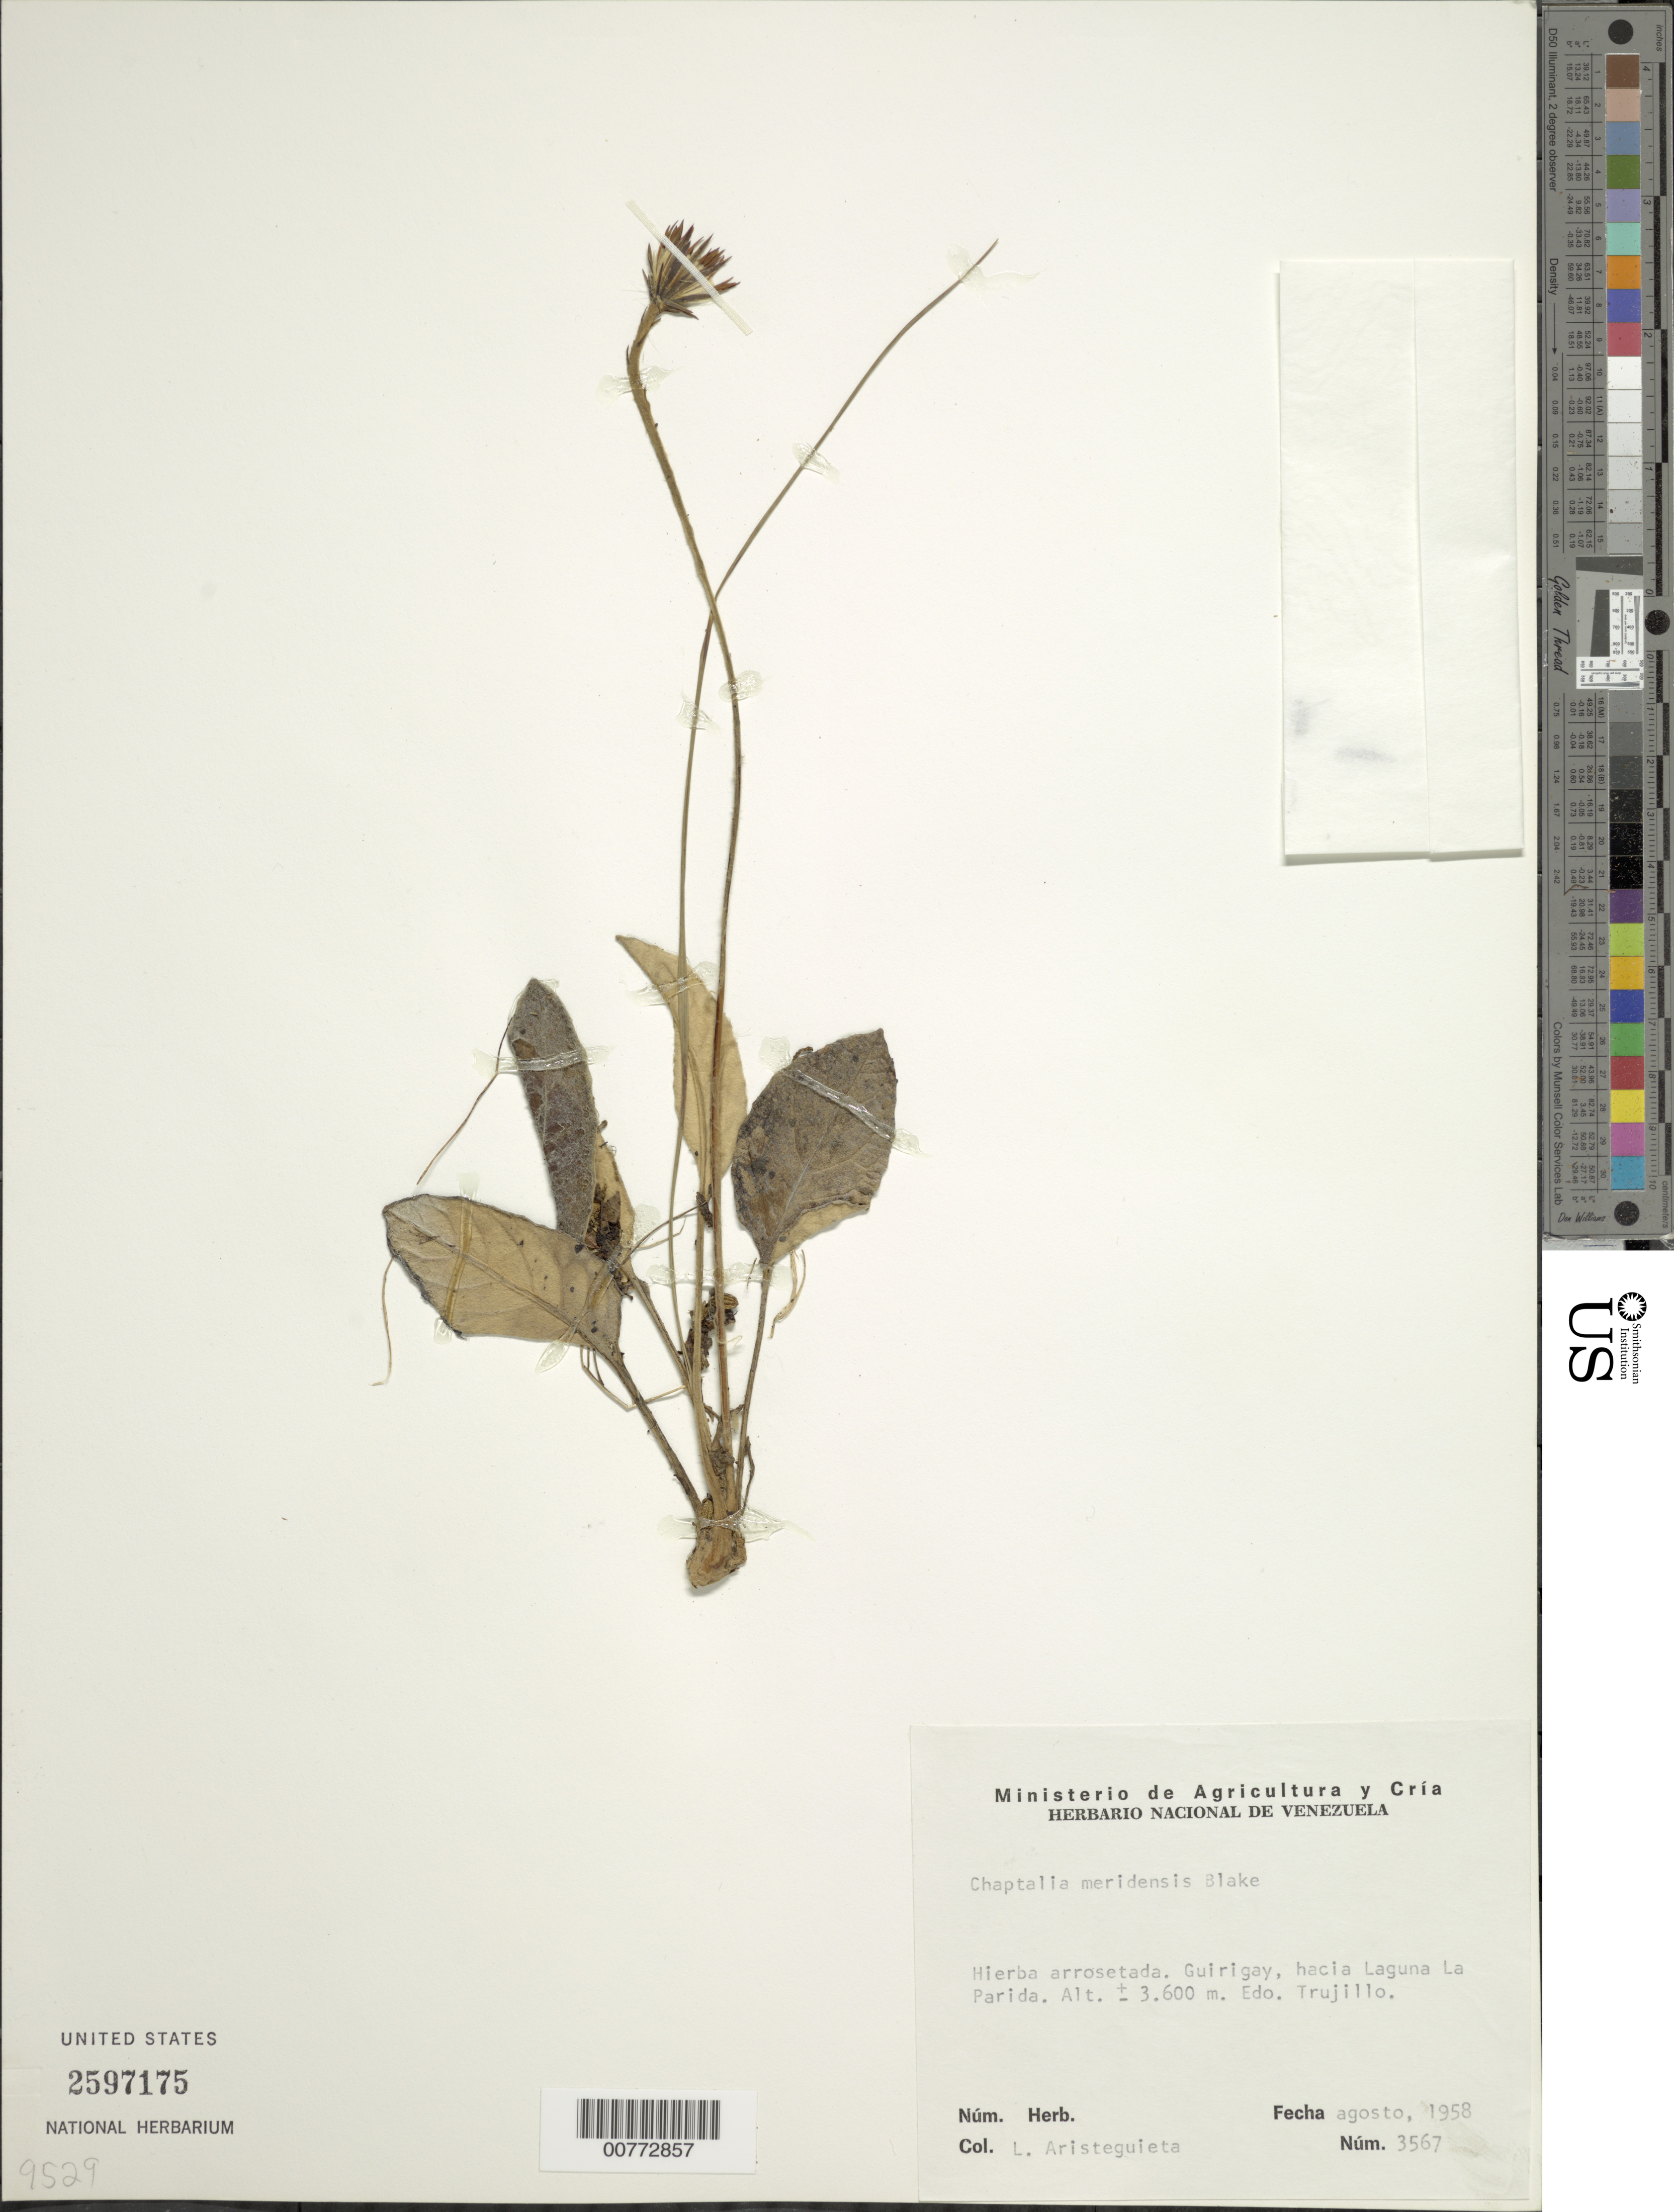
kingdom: Plantae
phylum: Tracheophyta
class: Magnoliopsida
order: Asterales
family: Asteraceae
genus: Chaptalia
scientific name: Chaptalia meridensis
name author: S.F. Blake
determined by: Aristeguieta, L.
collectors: L. Aristeguieta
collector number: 3567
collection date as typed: Aug 1958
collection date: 1958-08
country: Venezuela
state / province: Trujillo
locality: Guirigay, hacia Laguna La Parida.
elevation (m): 3600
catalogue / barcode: US 2597175